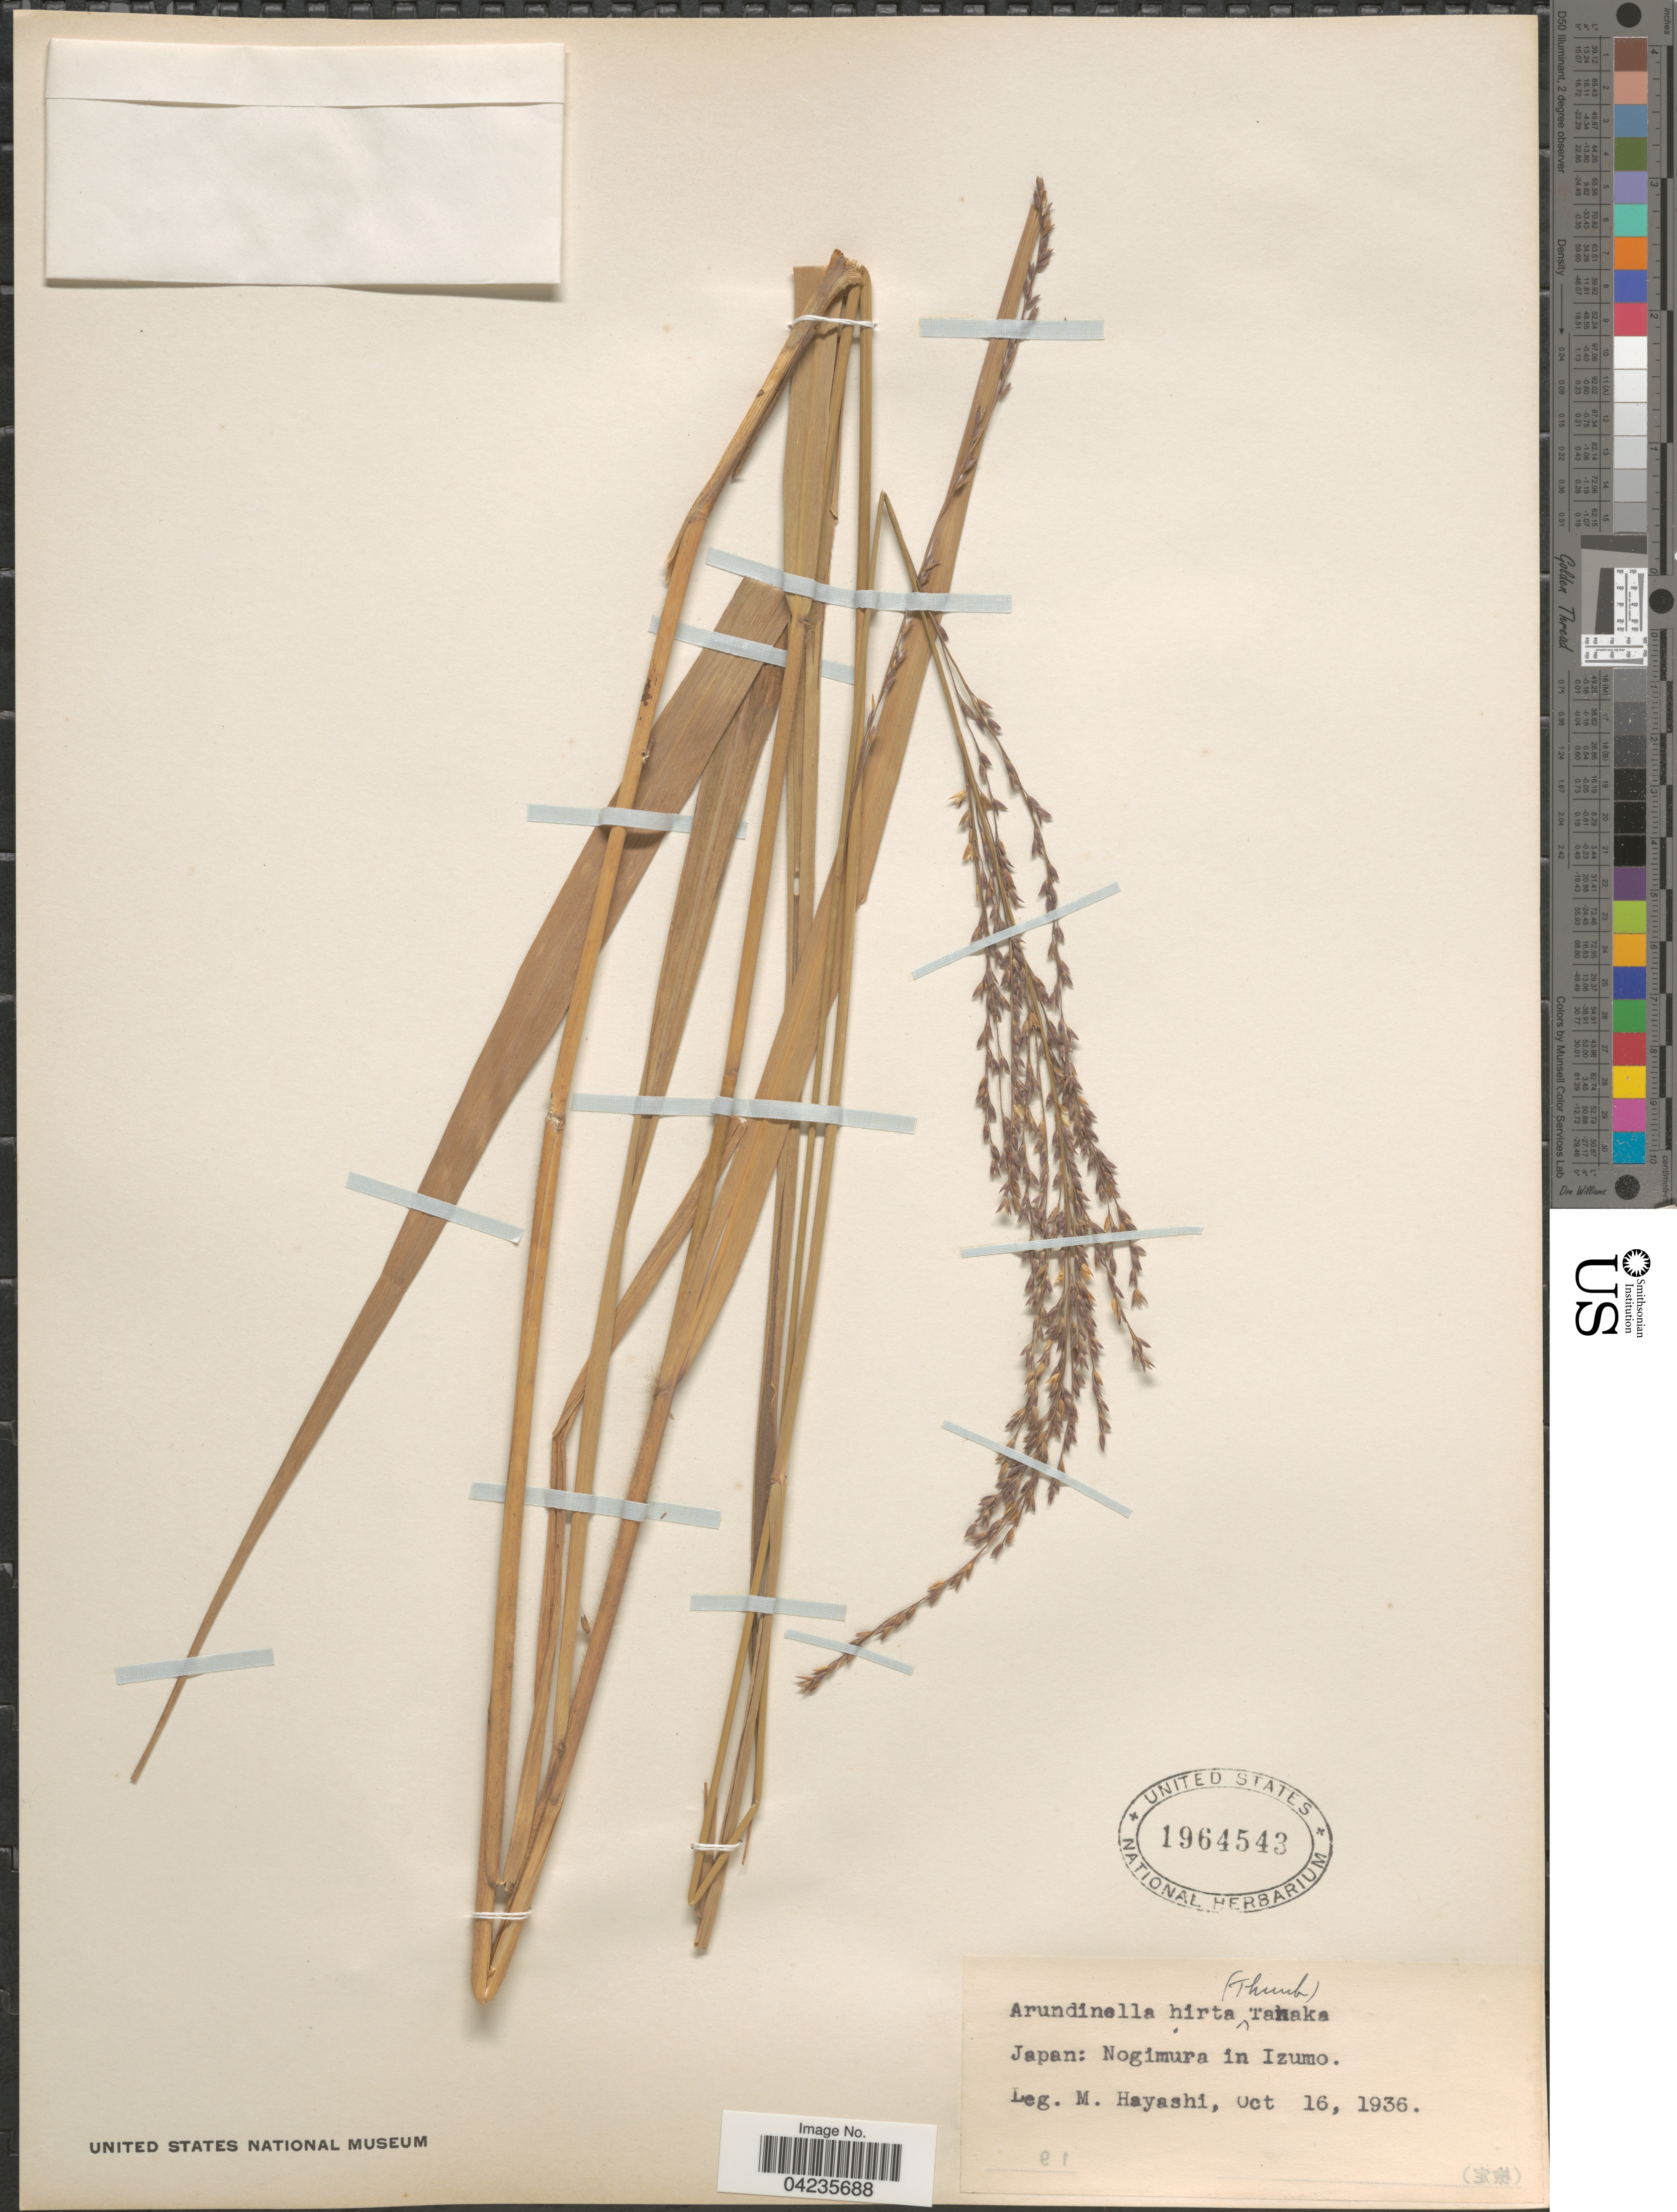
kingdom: Plantae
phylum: Tracheophyta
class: Liliopsida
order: Poales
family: Poaceae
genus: Arundinella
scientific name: Arundinella hirta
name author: (Thunb.) Tanaka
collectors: M. Hayashi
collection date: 1936-10-16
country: Japan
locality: Nogimura in Izumo.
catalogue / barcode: US 1964543